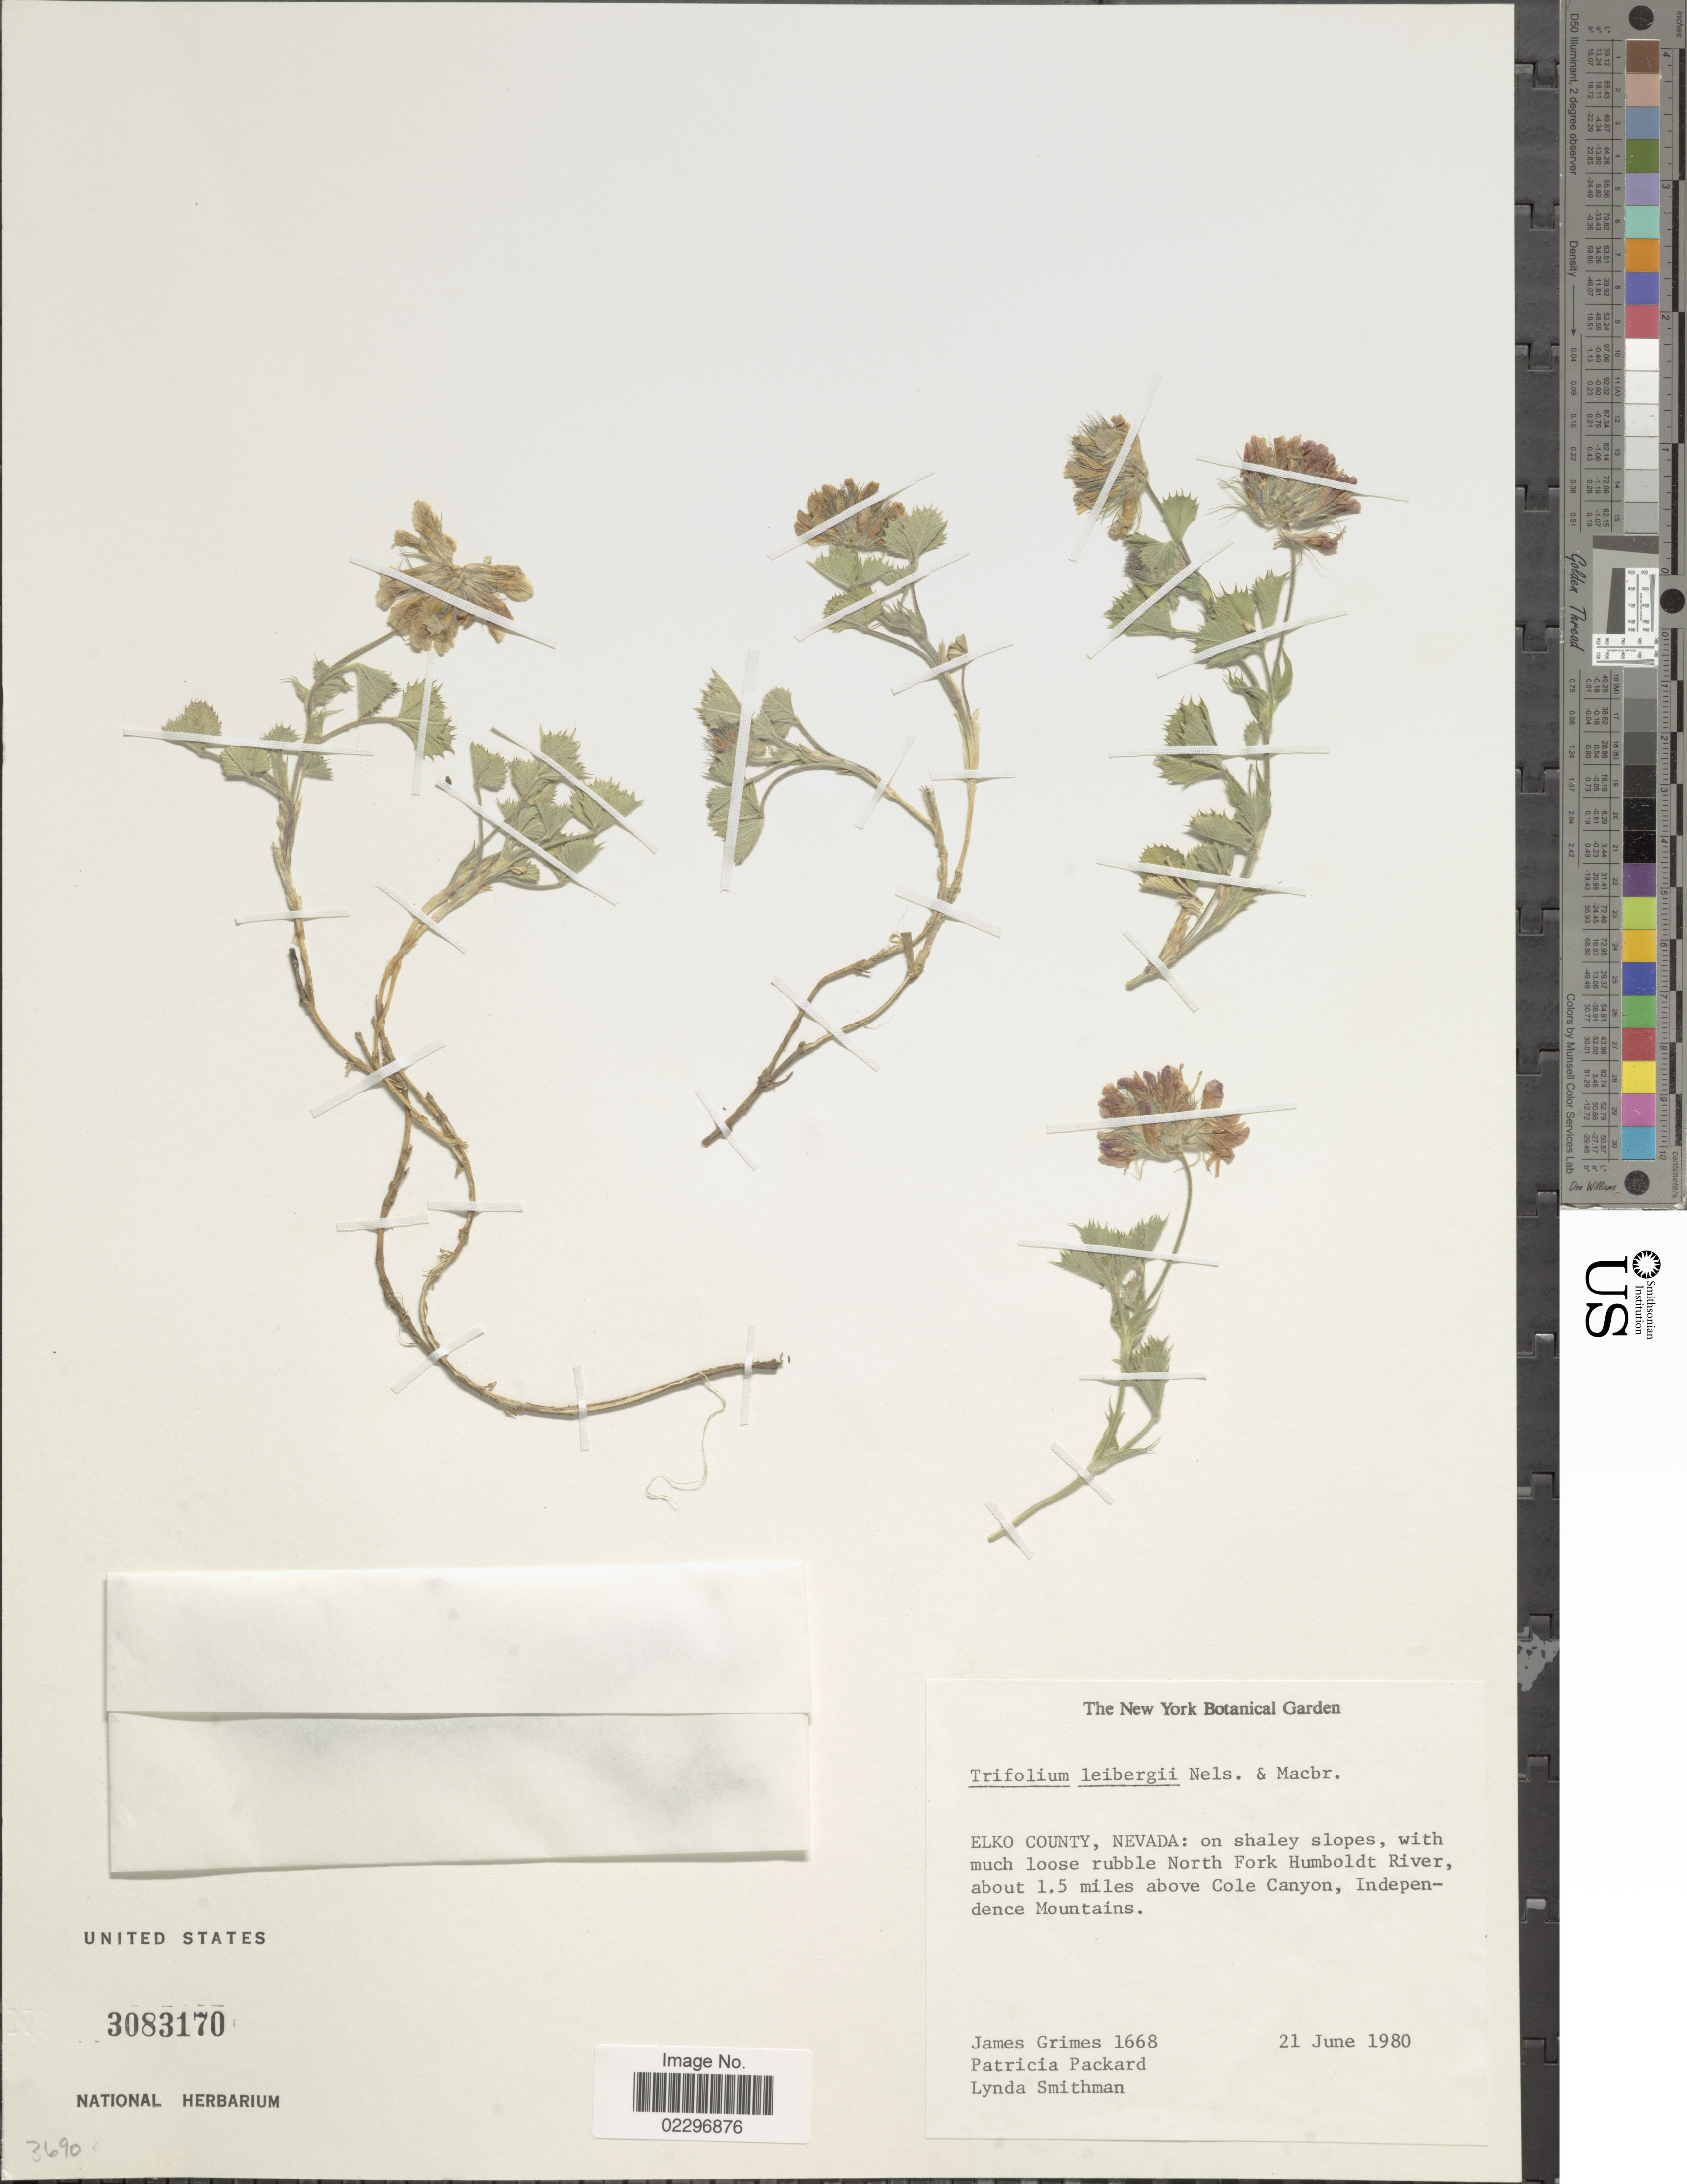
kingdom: Plantae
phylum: Tracheophyta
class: Magnoliopsida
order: Fabales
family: Fabaceae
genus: Trifolium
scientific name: Trifolium leibergii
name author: A. Nelson & J.F. Macbr.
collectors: J. W. Grimes, P. Packard & L. Smithman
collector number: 1668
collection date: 1980-06-21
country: United States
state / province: Nevada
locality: Elko County: on shaley slopes, with much loose rubble North Fork Humboldt River, about 1.5 miles above Cole Canyon, Independence Mountains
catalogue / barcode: US 3083170